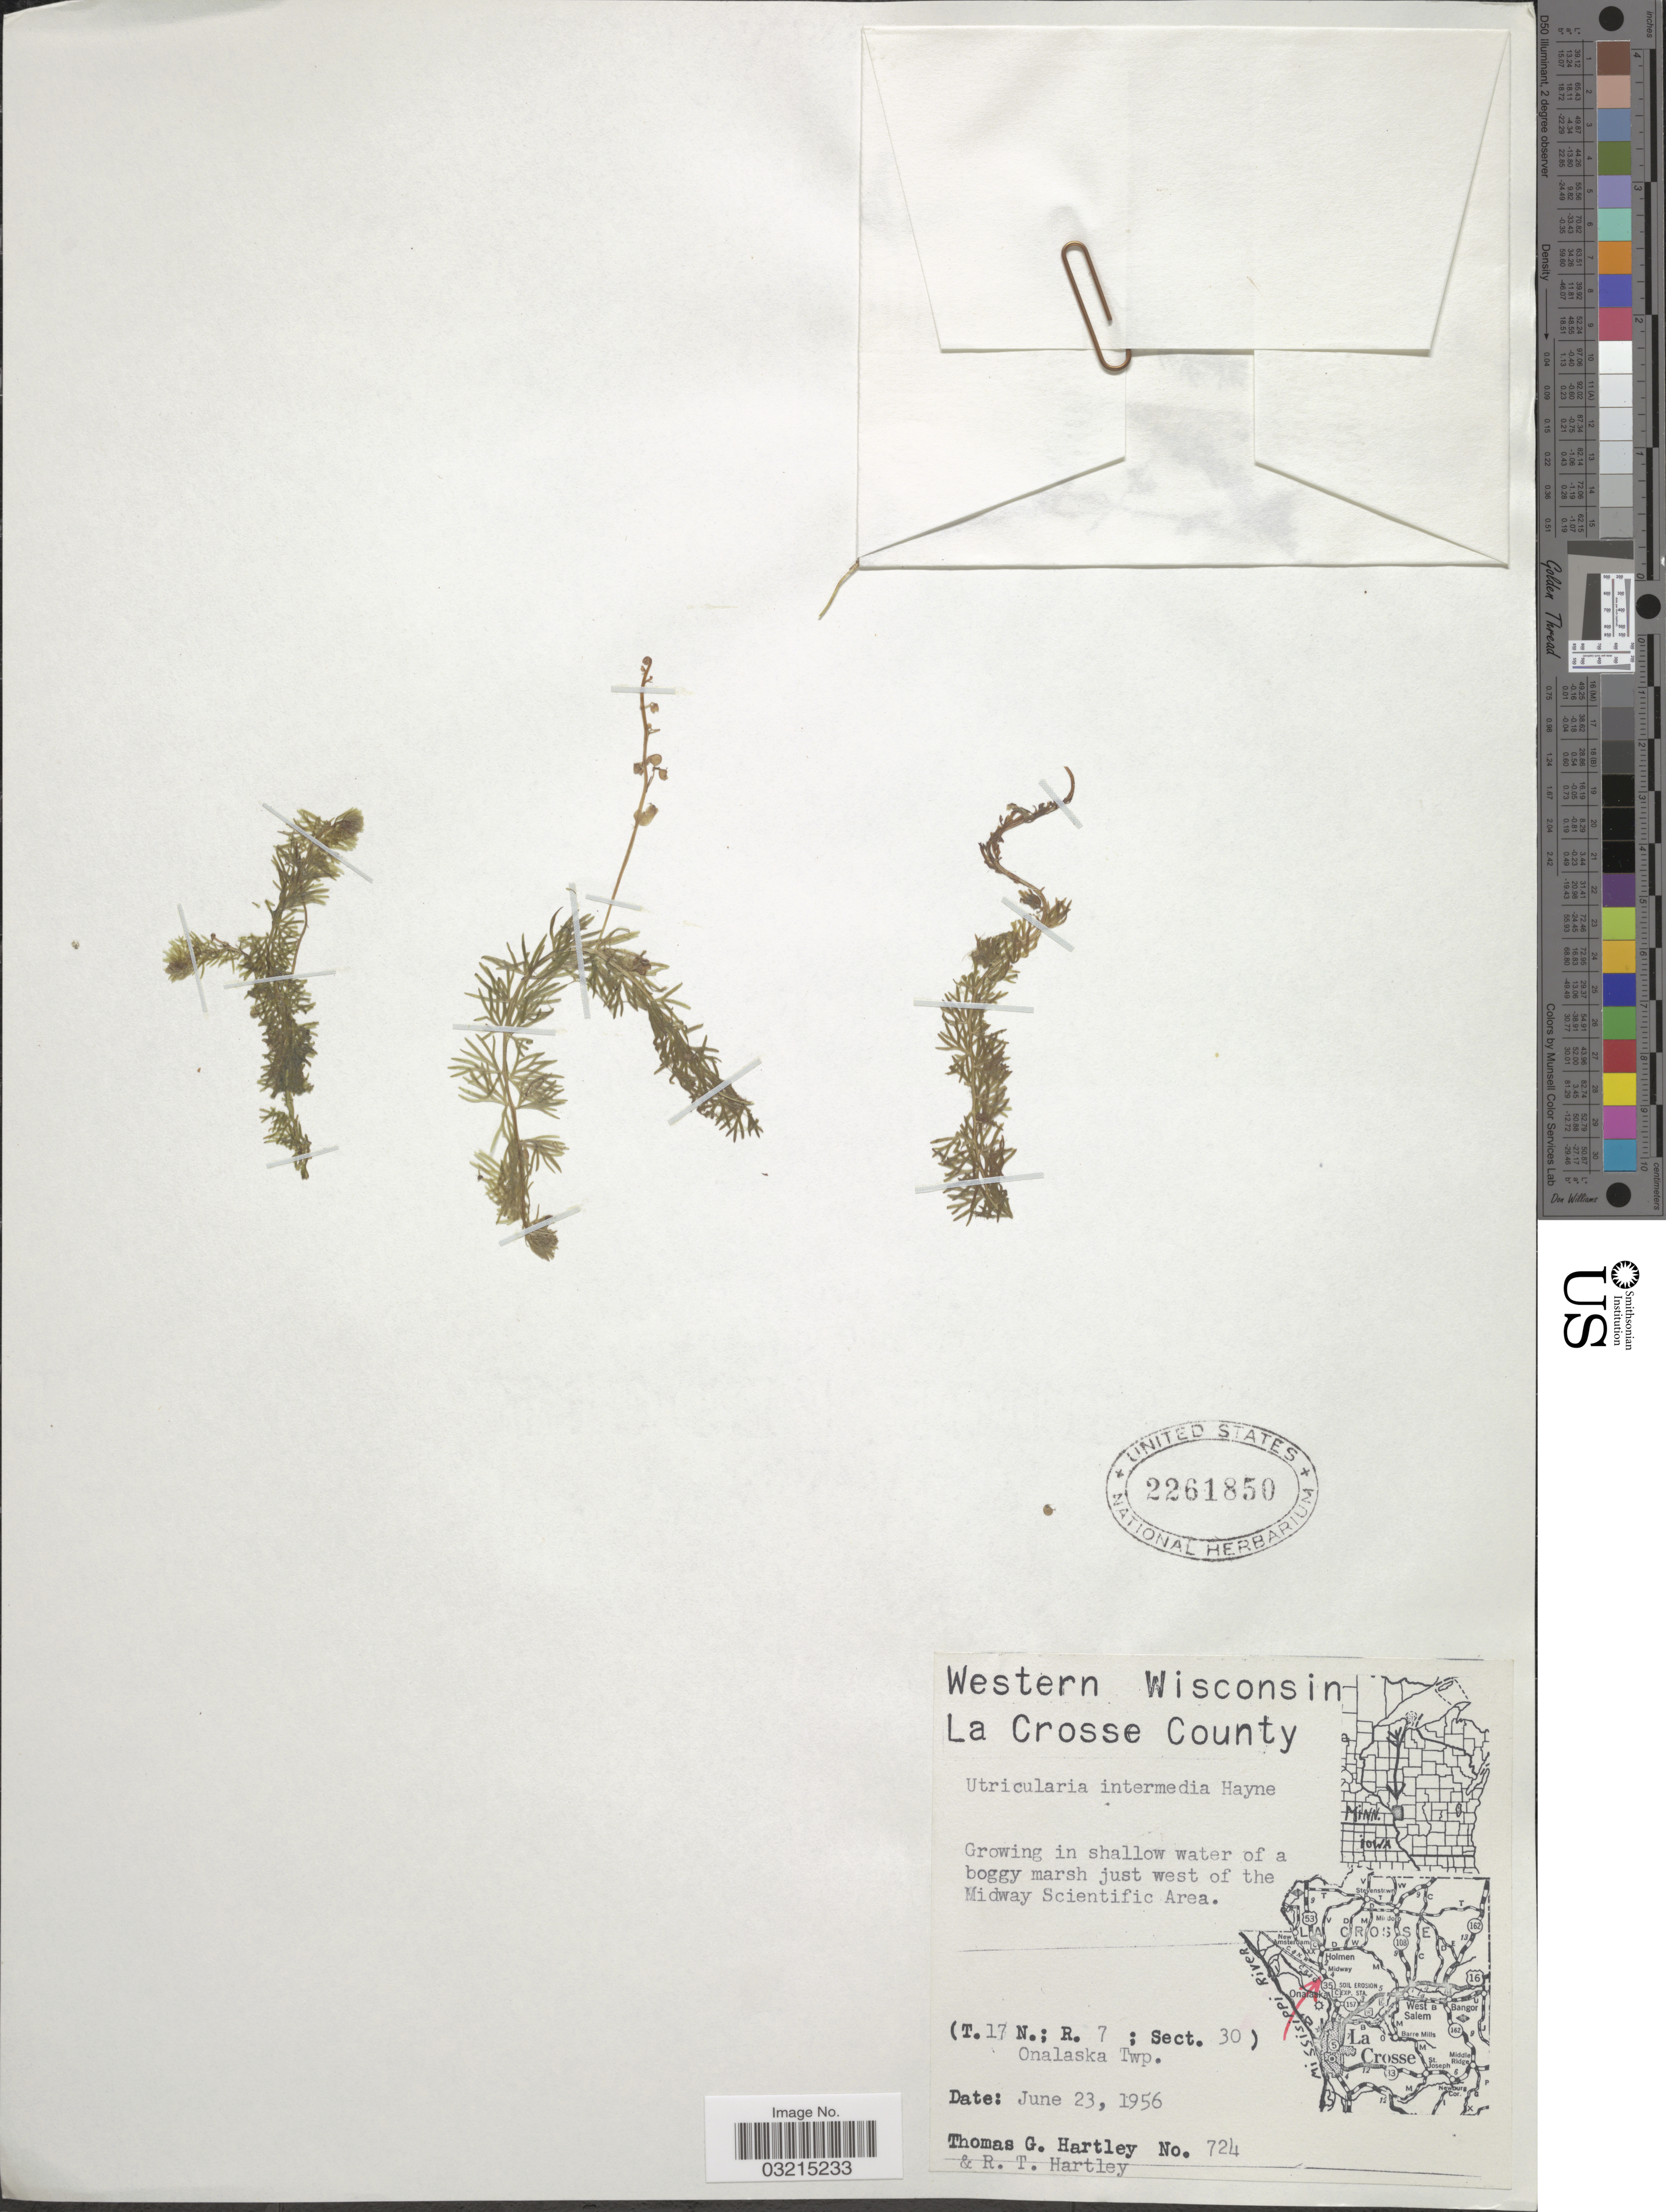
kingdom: Plantae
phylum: Tracheophyta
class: Magnoliopsida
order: Lamiales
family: Lentibulariaceae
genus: Utricularia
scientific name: Utricularia intermedia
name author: Hayne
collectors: T. G. Hartley & R. T. Hartley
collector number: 724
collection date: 1956-06-23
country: United States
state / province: Wisconsin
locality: Western Wisconsin. La Crosse County. Just west of the Midway Scientific Area. (T.17 N.; R. 7 ; Sect. 30) Onalaska Twp.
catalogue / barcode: US 2261850